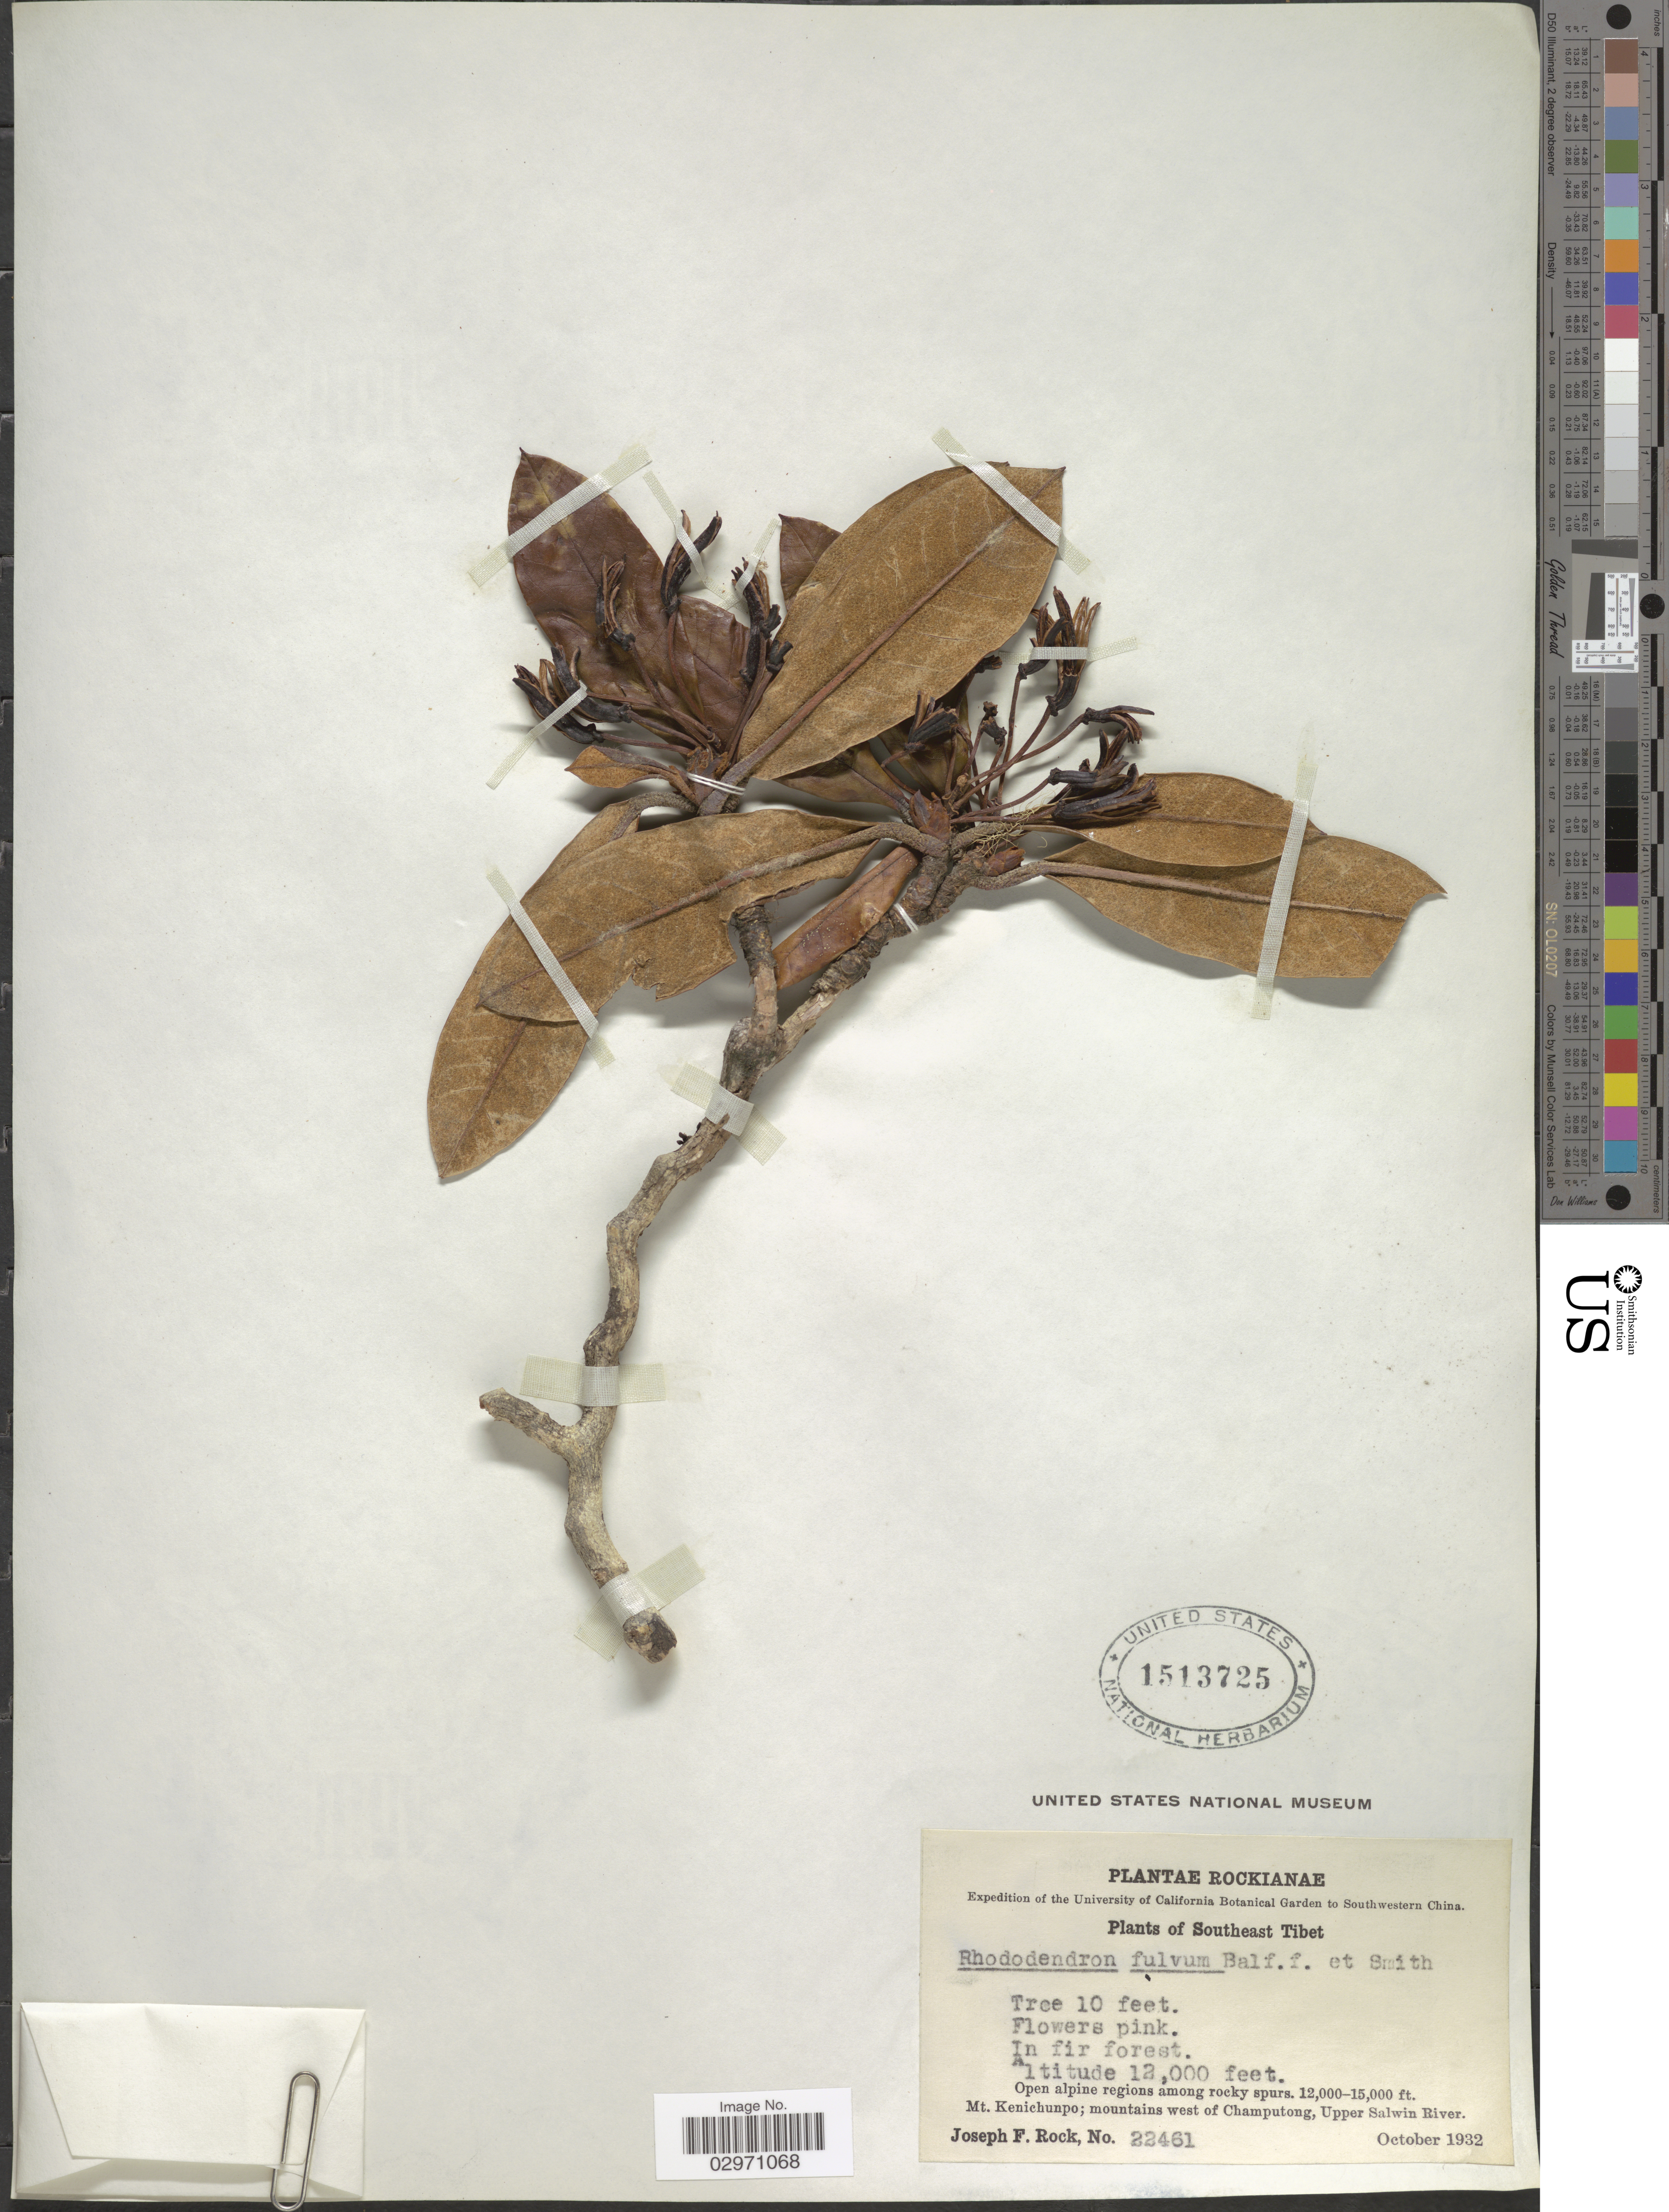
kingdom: Plantae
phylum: Tracheophyta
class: Magnoliopsida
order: Ericales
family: Ericaceae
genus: Rhododendron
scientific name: Rhododendron fulvum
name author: Balf. f. & W.W. Sm.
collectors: J. F. Rock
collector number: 22461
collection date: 1932-10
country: China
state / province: Xizang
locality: Southwestern China. Southeast Tibet. Open alpine regions among rocky spurs. Mt. Kenichunpo; mountains west of Champutong, Upper Salwin River.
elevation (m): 3658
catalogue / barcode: US 1513725